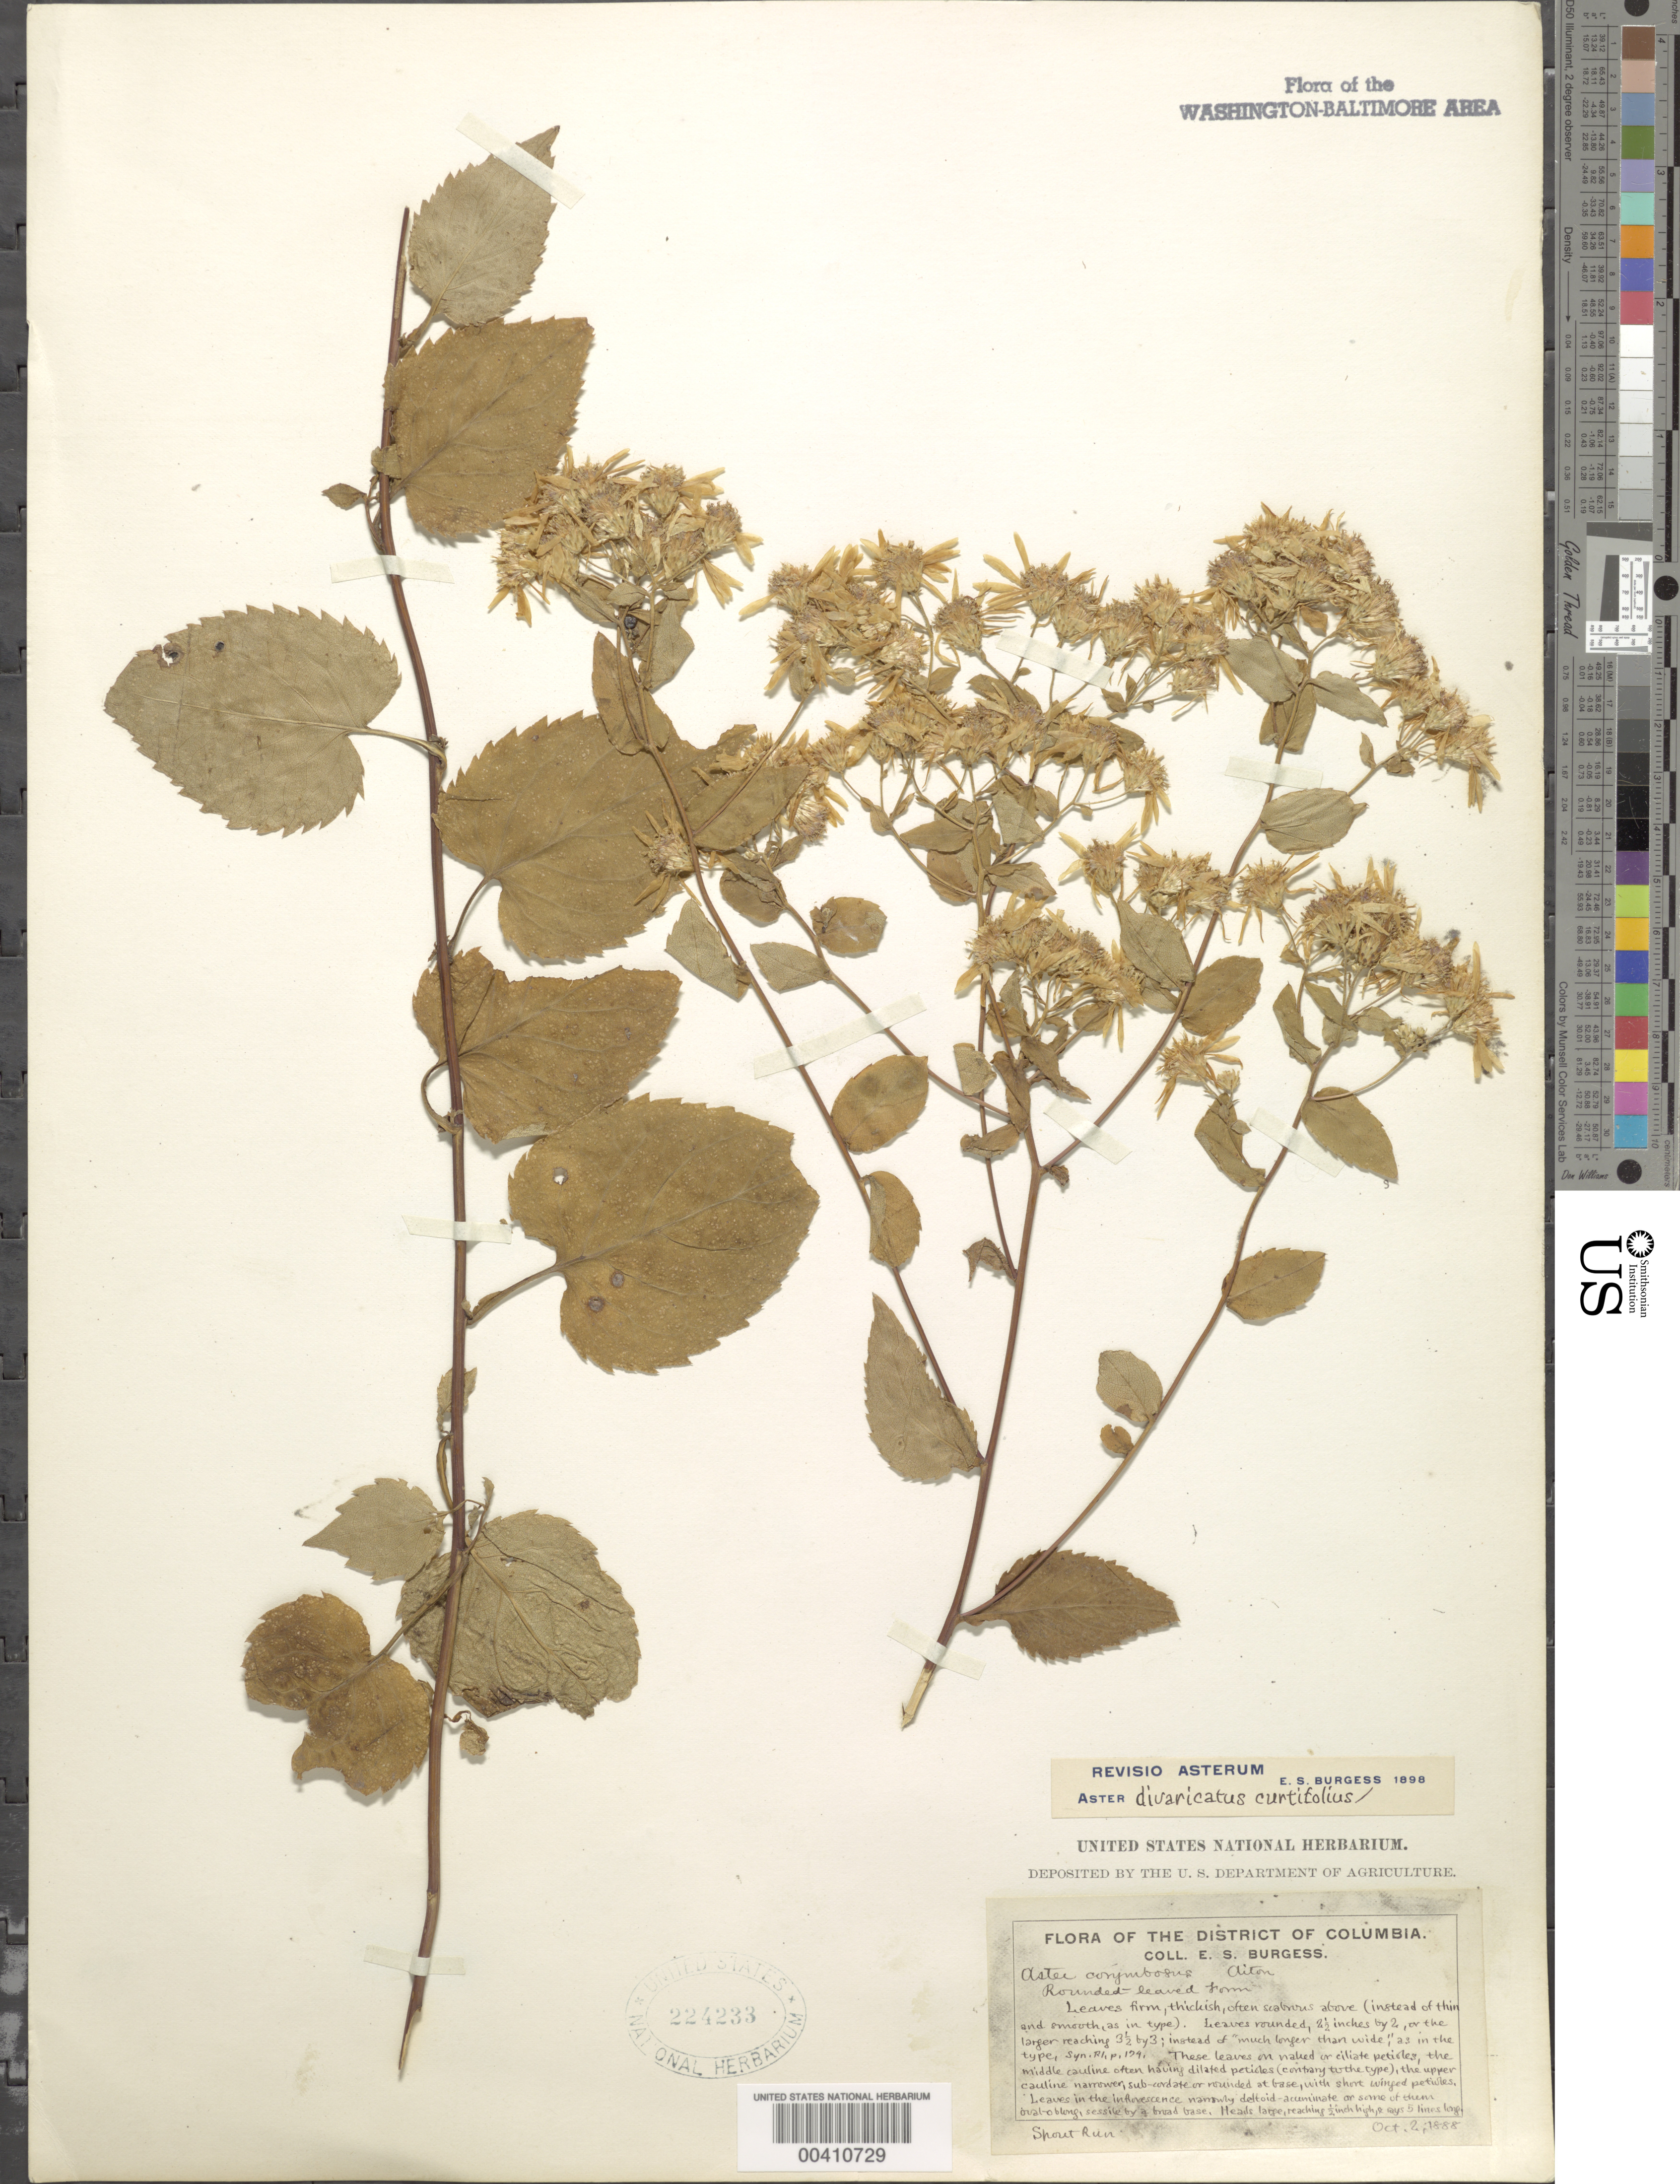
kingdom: Plantae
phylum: Tracheophyta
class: Magnoliopsida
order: Asterales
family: Asteraceae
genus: Eurybia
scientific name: Eurybia divaricata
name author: (L.) G.L. Nesom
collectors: E. Burgess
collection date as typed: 02 Oct 1888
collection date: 1888-10-02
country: United States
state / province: Virginia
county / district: Fairfax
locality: Spout Run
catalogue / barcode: US 224233